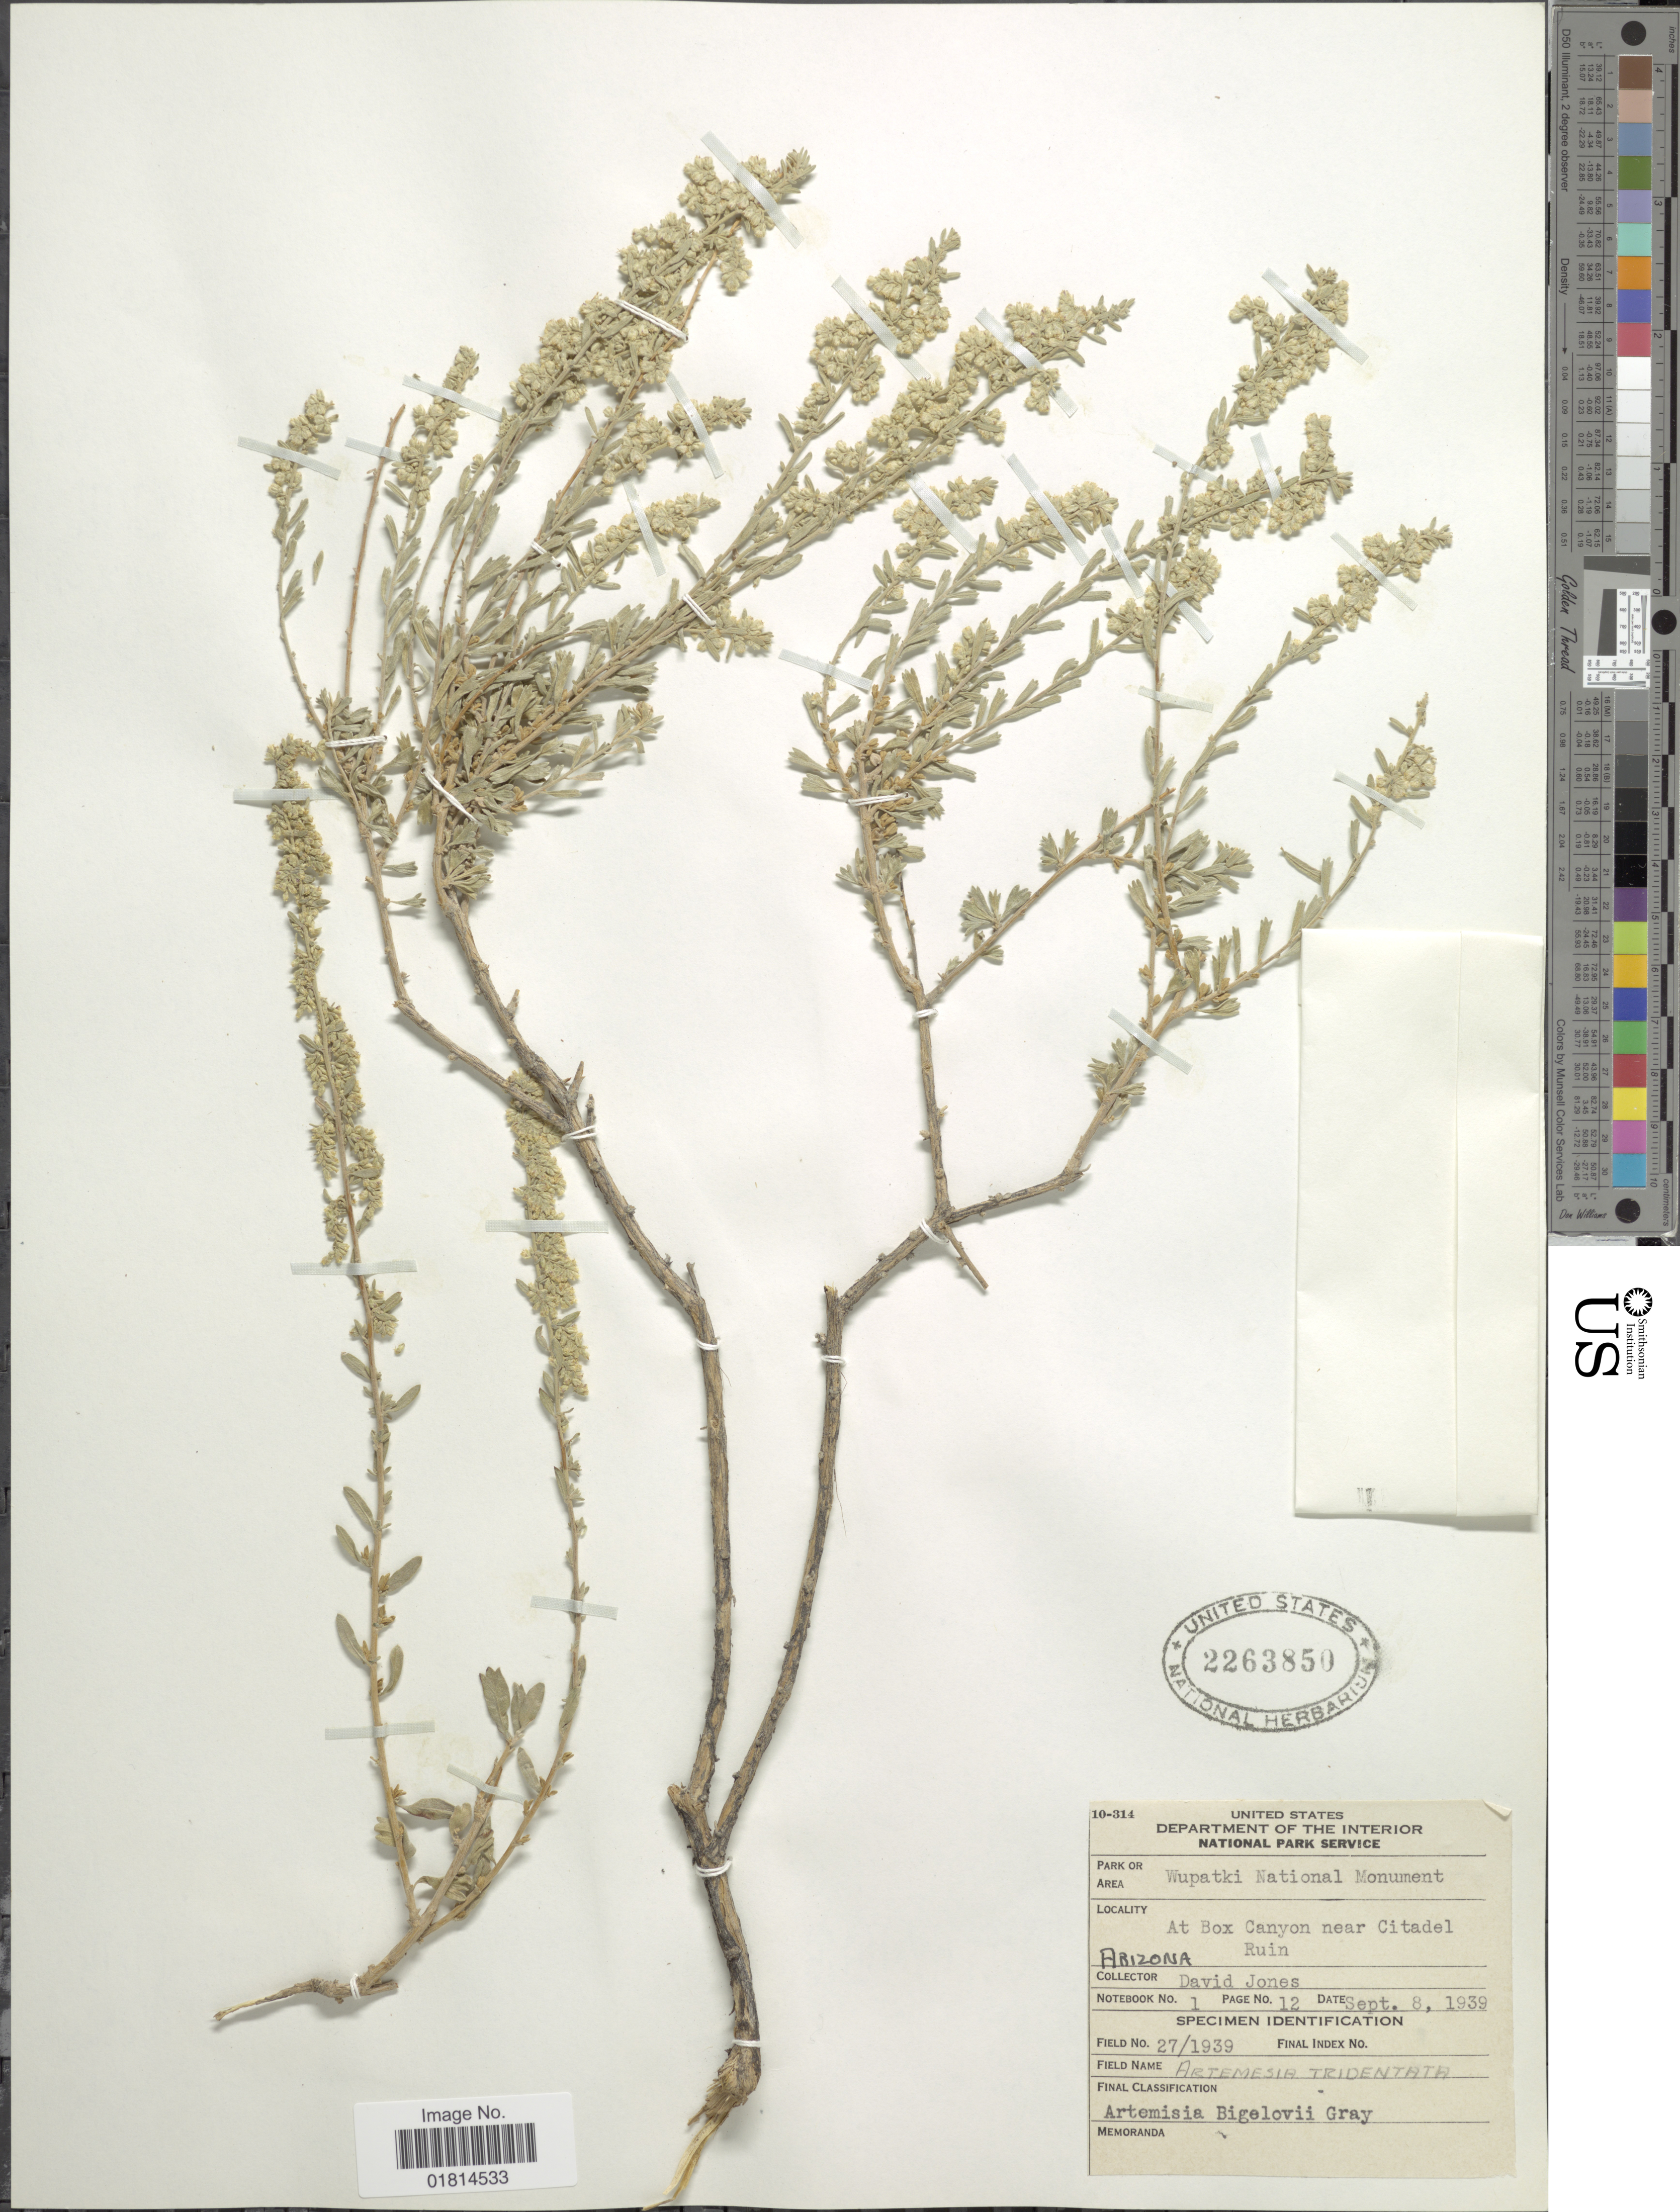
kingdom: Plantae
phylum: Tracheophyta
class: Magnoliopsida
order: Asterales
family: Asteraceae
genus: Artemisia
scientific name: Artemisia bigelovii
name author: A. Gray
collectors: D. L. Jones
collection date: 1939-09-08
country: United States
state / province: Arizona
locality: At Box Canyon near Citadel Ruin.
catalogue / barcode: US 2263850